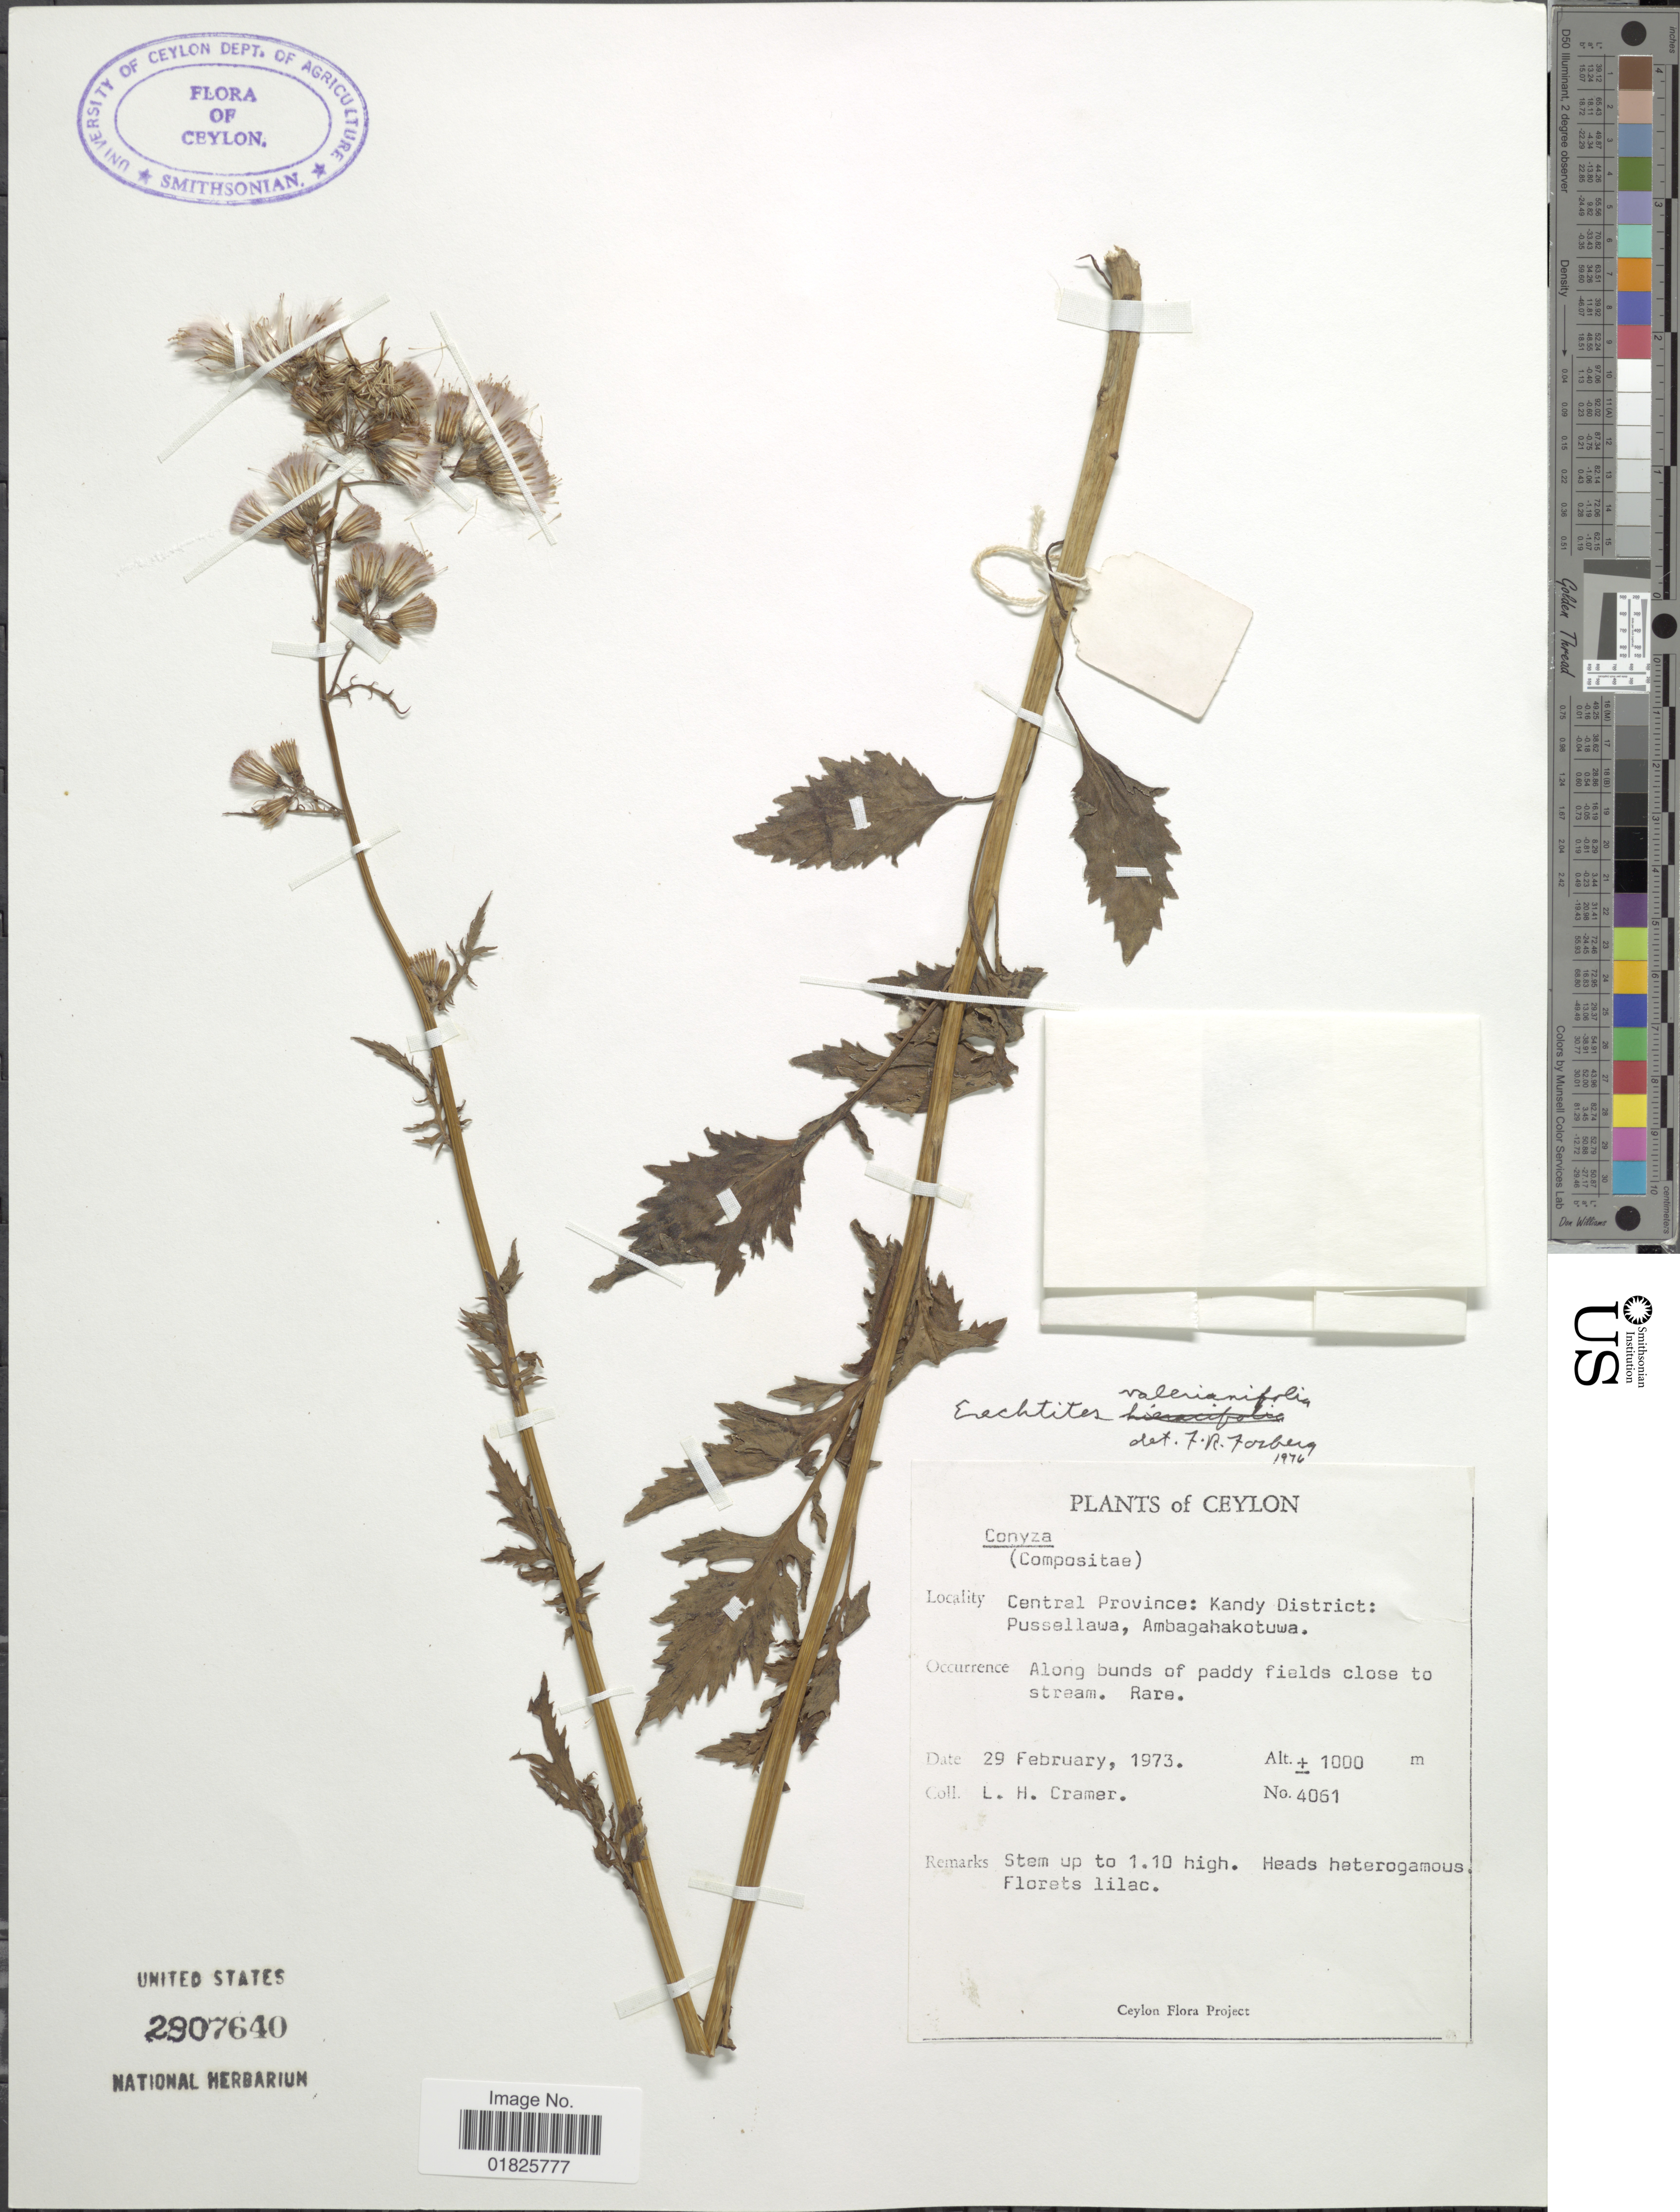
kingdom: Plantae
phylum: Tracheophyta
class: Magnoliopsida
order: Asterales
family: Asteraceae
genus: Erechtites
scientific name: Erechtites valerianifolius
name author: (Link ex Spreng.) DC.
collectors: L. H. Cramer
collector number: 4061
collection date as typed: Transcribed d/m/y: 29/2/1973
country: Sri Lanka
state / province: Central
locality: Kandy District: Pussellawa , Ambagahakotuwa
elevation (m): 1000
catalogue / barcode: US 2907640